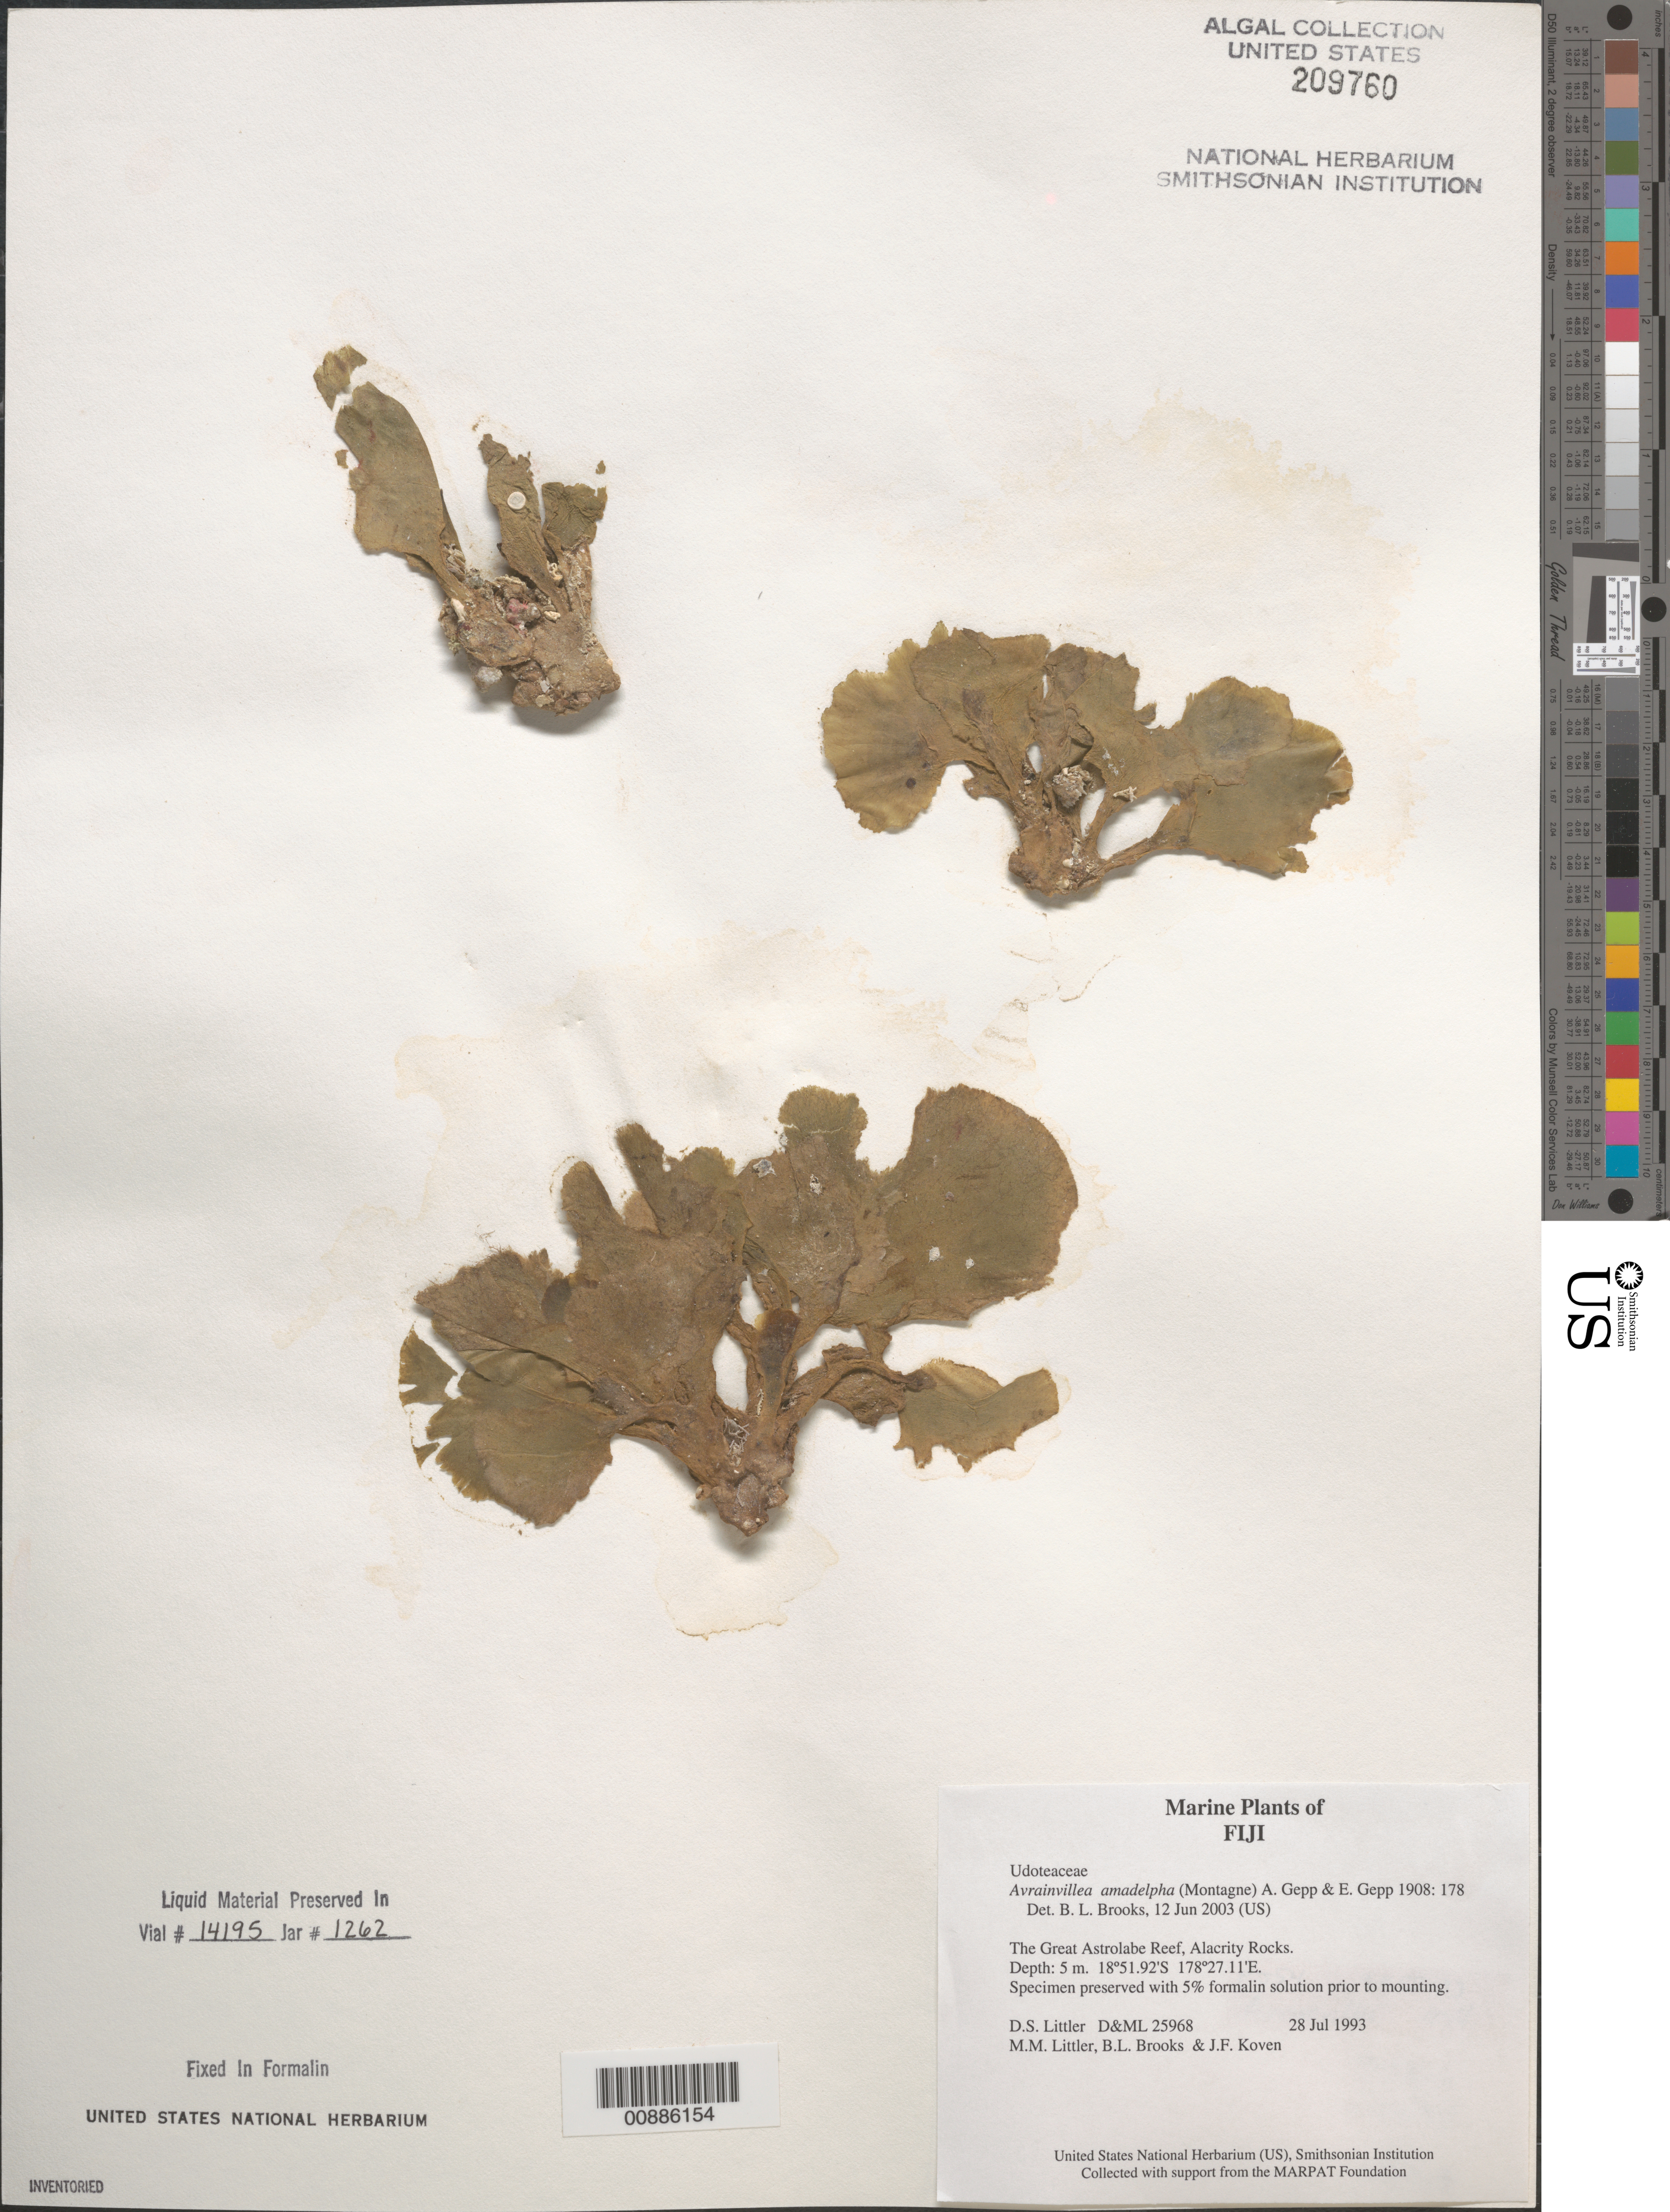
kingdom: Plantae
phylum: Chlorophyta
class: Ulvophyceae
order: Bryopsidales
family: Dichotomosiphonaceae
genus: Avrainvillea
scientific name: Avrainvillea amadelpha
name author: (Mont.) A. Gepp & E. Gepp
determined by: Brooks, B. L., (BOT), Smithsonian Institution - National Museum of Natural History (UNITED STATES)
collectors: D. S. Littler, M. M. Littler, B. Brooks & J. Koven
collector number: D&ML 25968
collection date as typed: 28 Jul 1993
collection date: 1993-07-28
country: Fiji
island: Great Astrolabe Reef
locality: Great Astrolabe Reef, Alacrity Rocks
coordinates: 18 51.92'S, 178 27.11'E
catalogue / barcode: US 209760